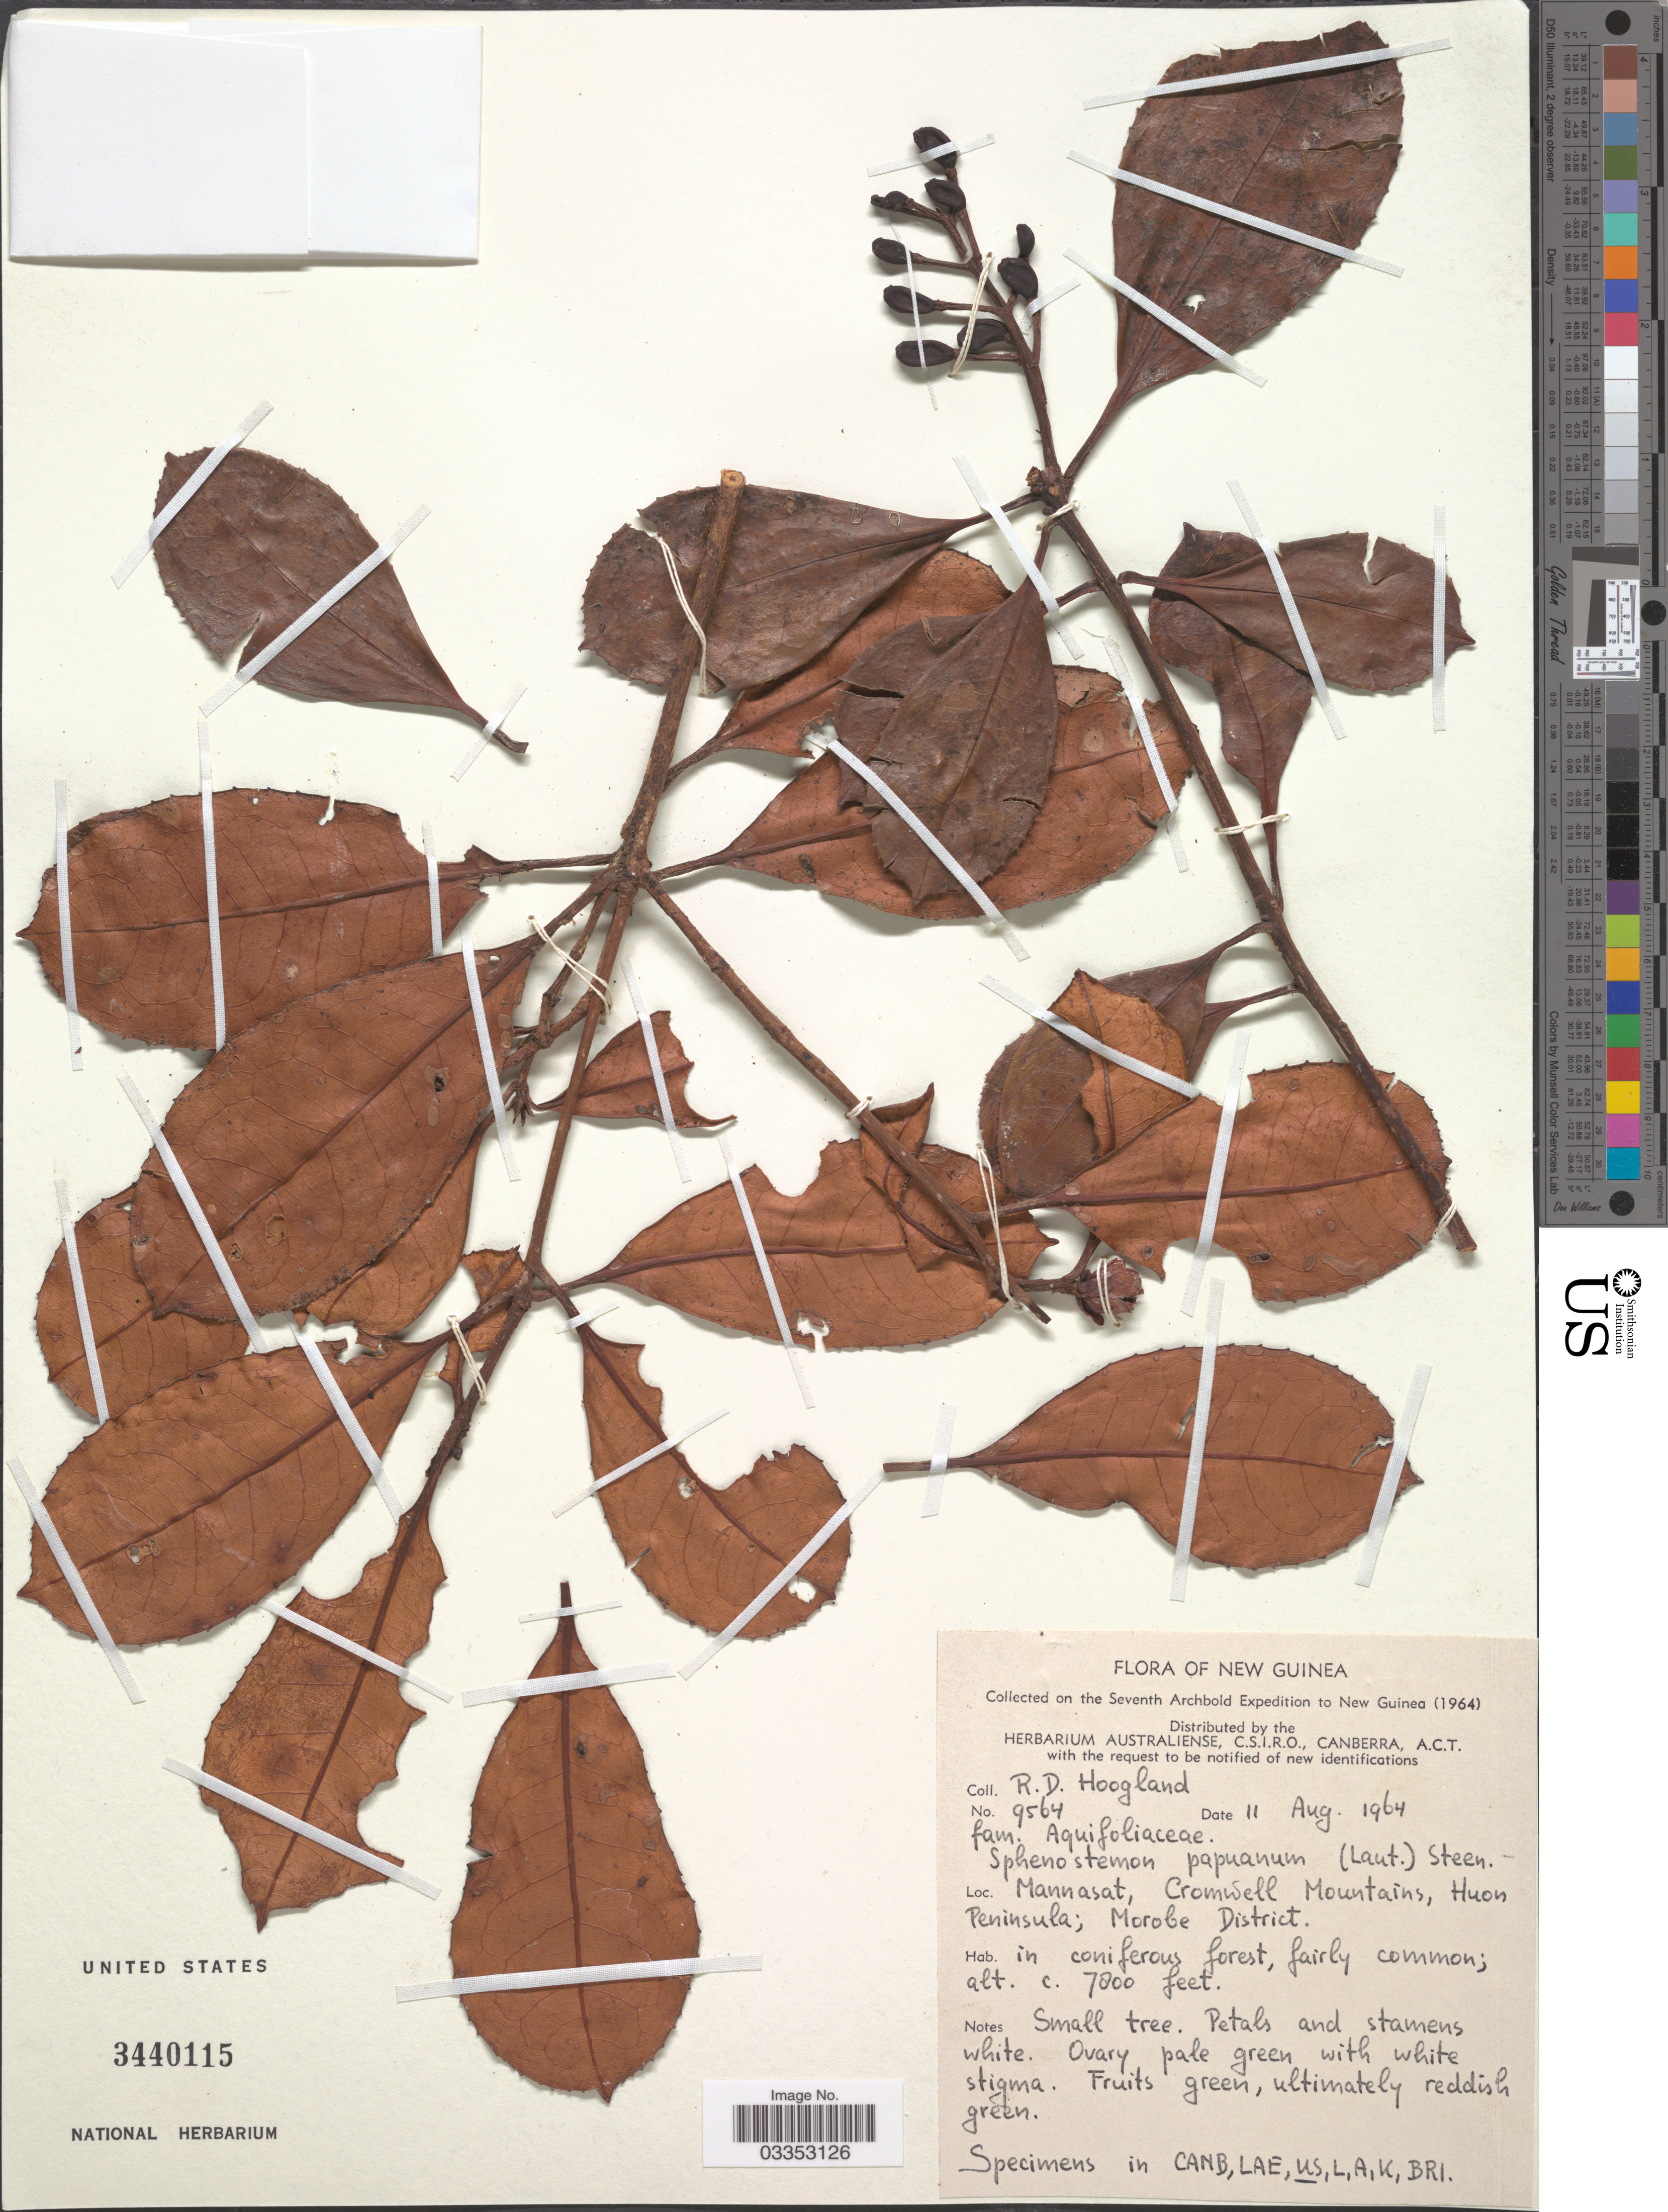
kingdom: Plantae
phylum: Tracheophyta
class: Magnoliopsida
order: Paracryphiales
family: Paracryphiaceae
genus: Sphenostemon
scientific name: Sphenostemon papuanus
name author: (Lauterb.) Steenis & Erdtm.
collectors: R. D. Hoogland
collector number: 9564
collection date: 1964-08-11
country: Papua New Guinea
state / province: Morobe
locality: New Guinea. Mannasat, Cromwell, Mountains, Huon Peninsula; Morobe District.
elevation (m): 2377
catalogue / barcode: US 3440115